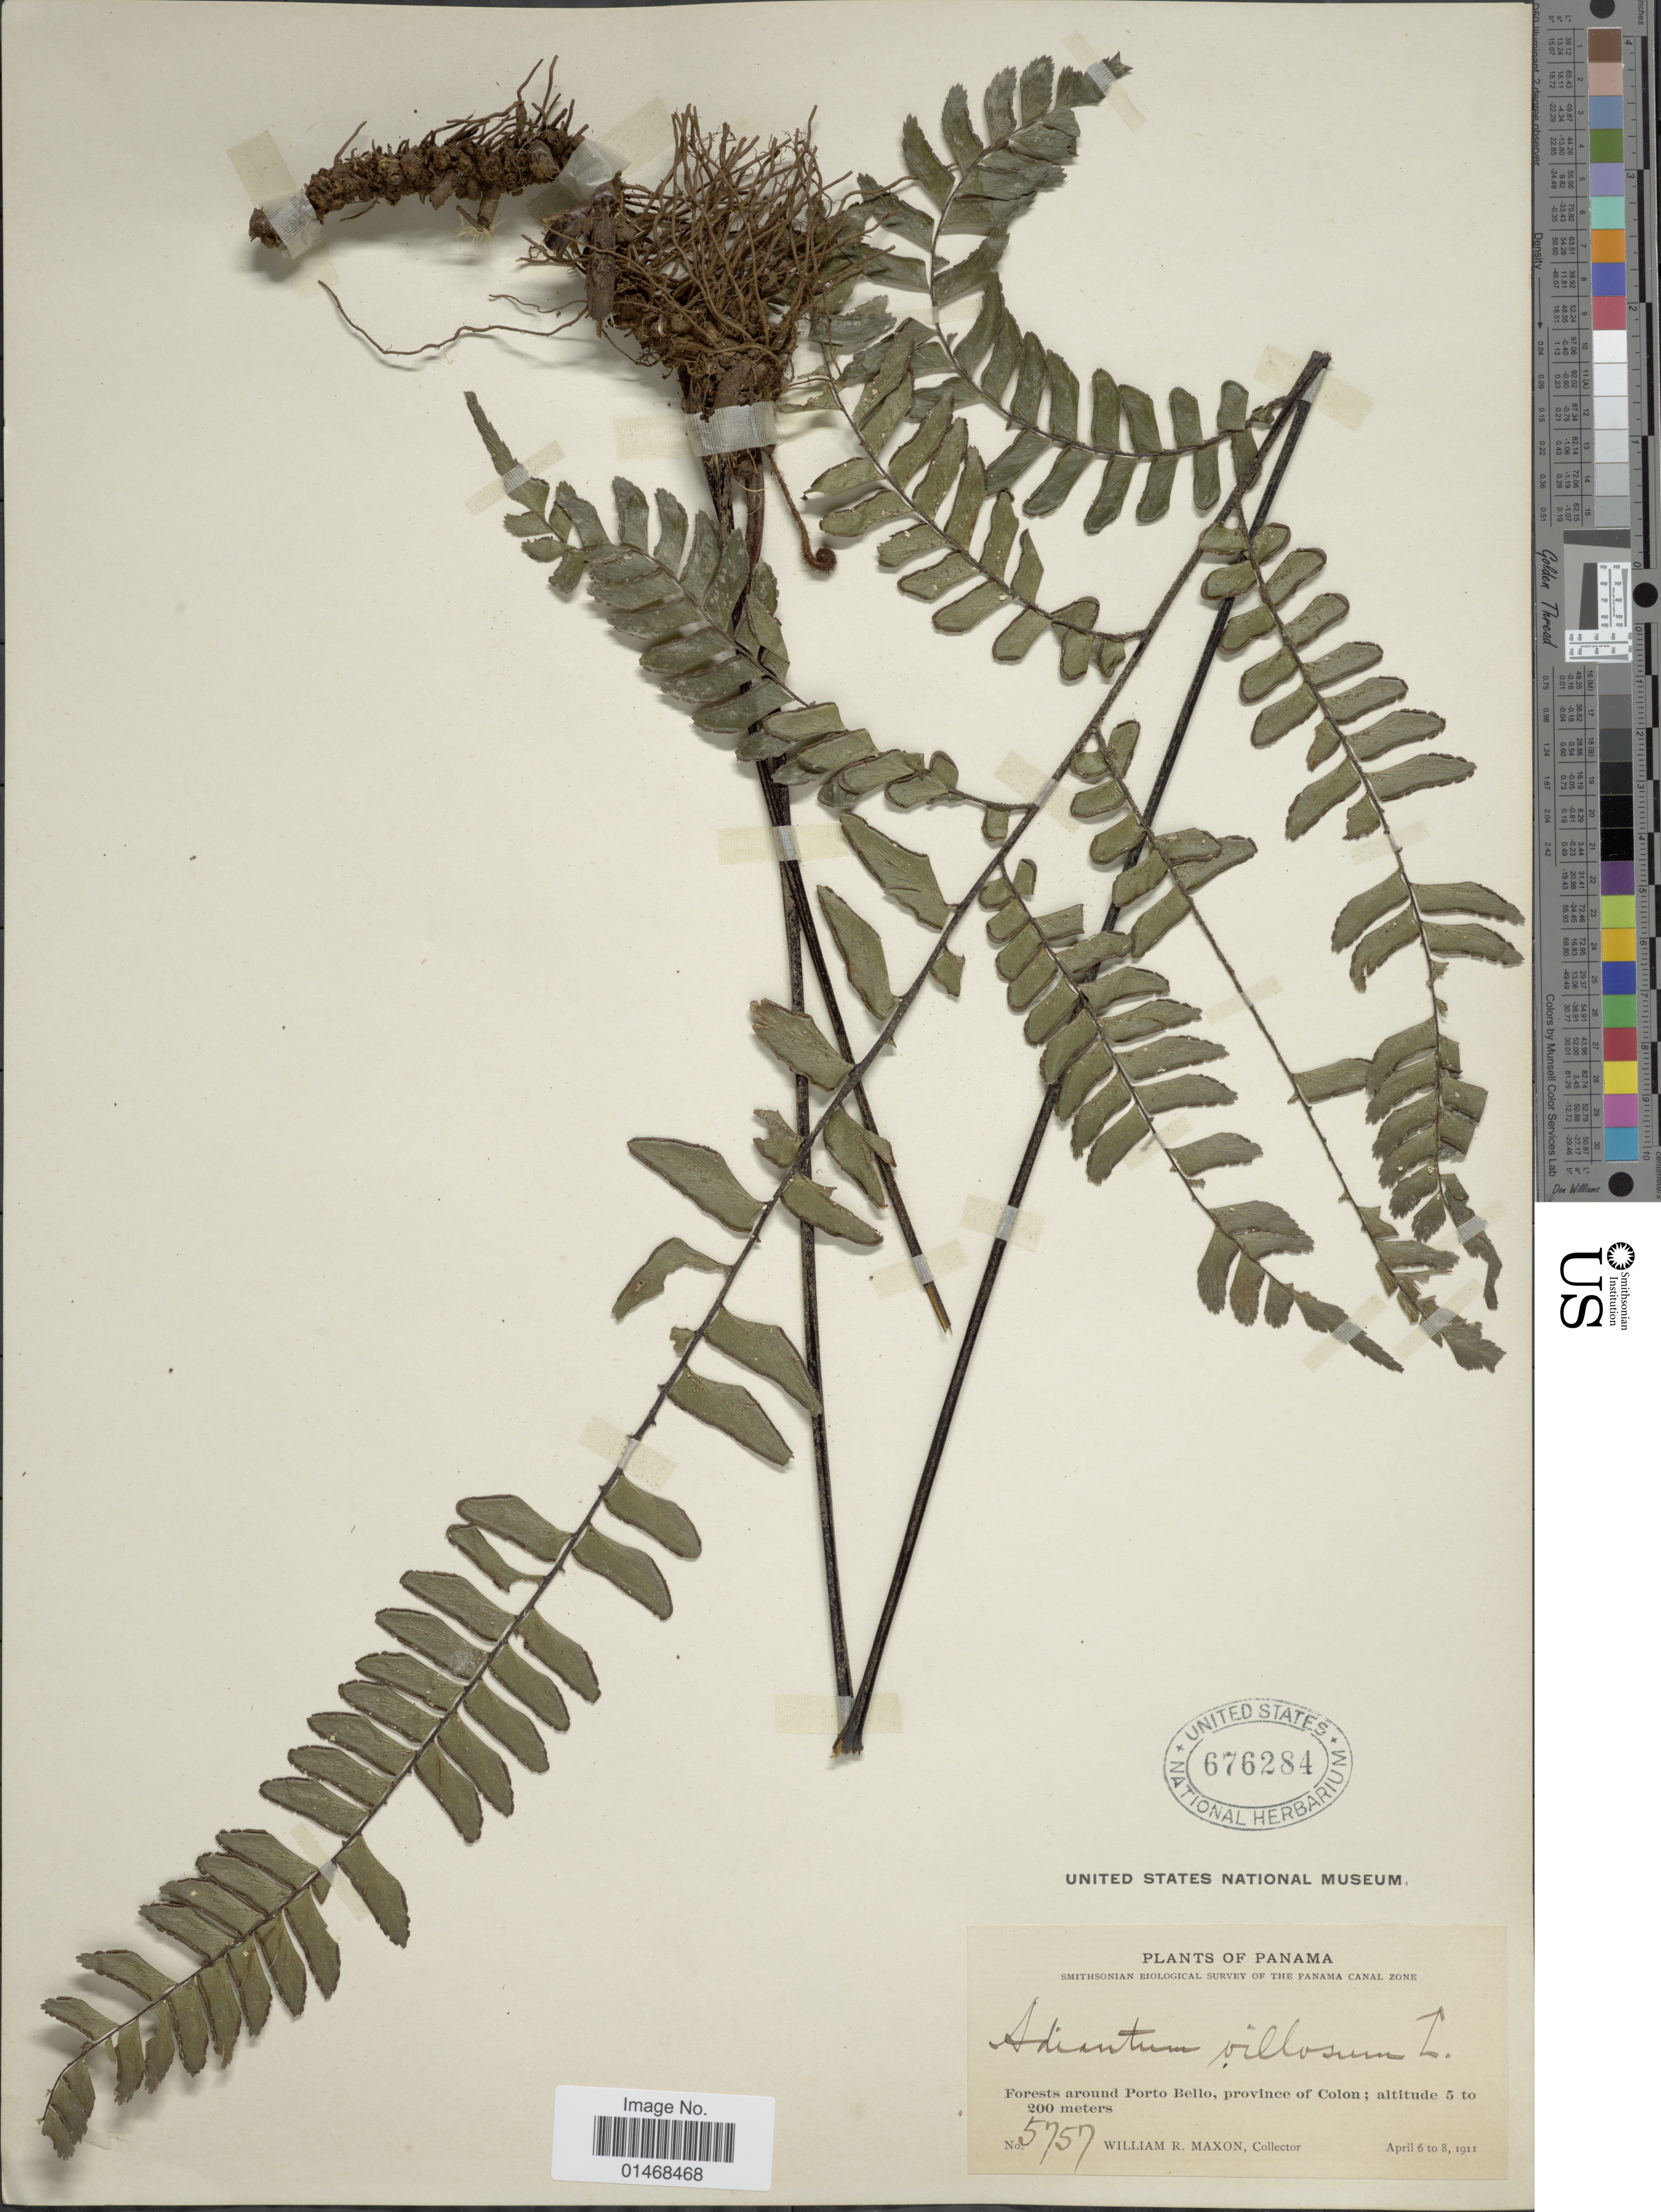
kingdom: Plantae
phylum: Tracheophyta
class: Polypodiopsida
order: Polypodiales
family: Pteridaceae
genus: Adiantum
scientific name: Adiantum villosum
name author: L.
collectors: W. R. Maxon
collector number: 5757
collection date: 1911-04-06/1911-04-08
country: Panama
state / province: Colón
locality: Forets around Porto Bello,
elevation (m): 5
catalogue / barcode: US 676284